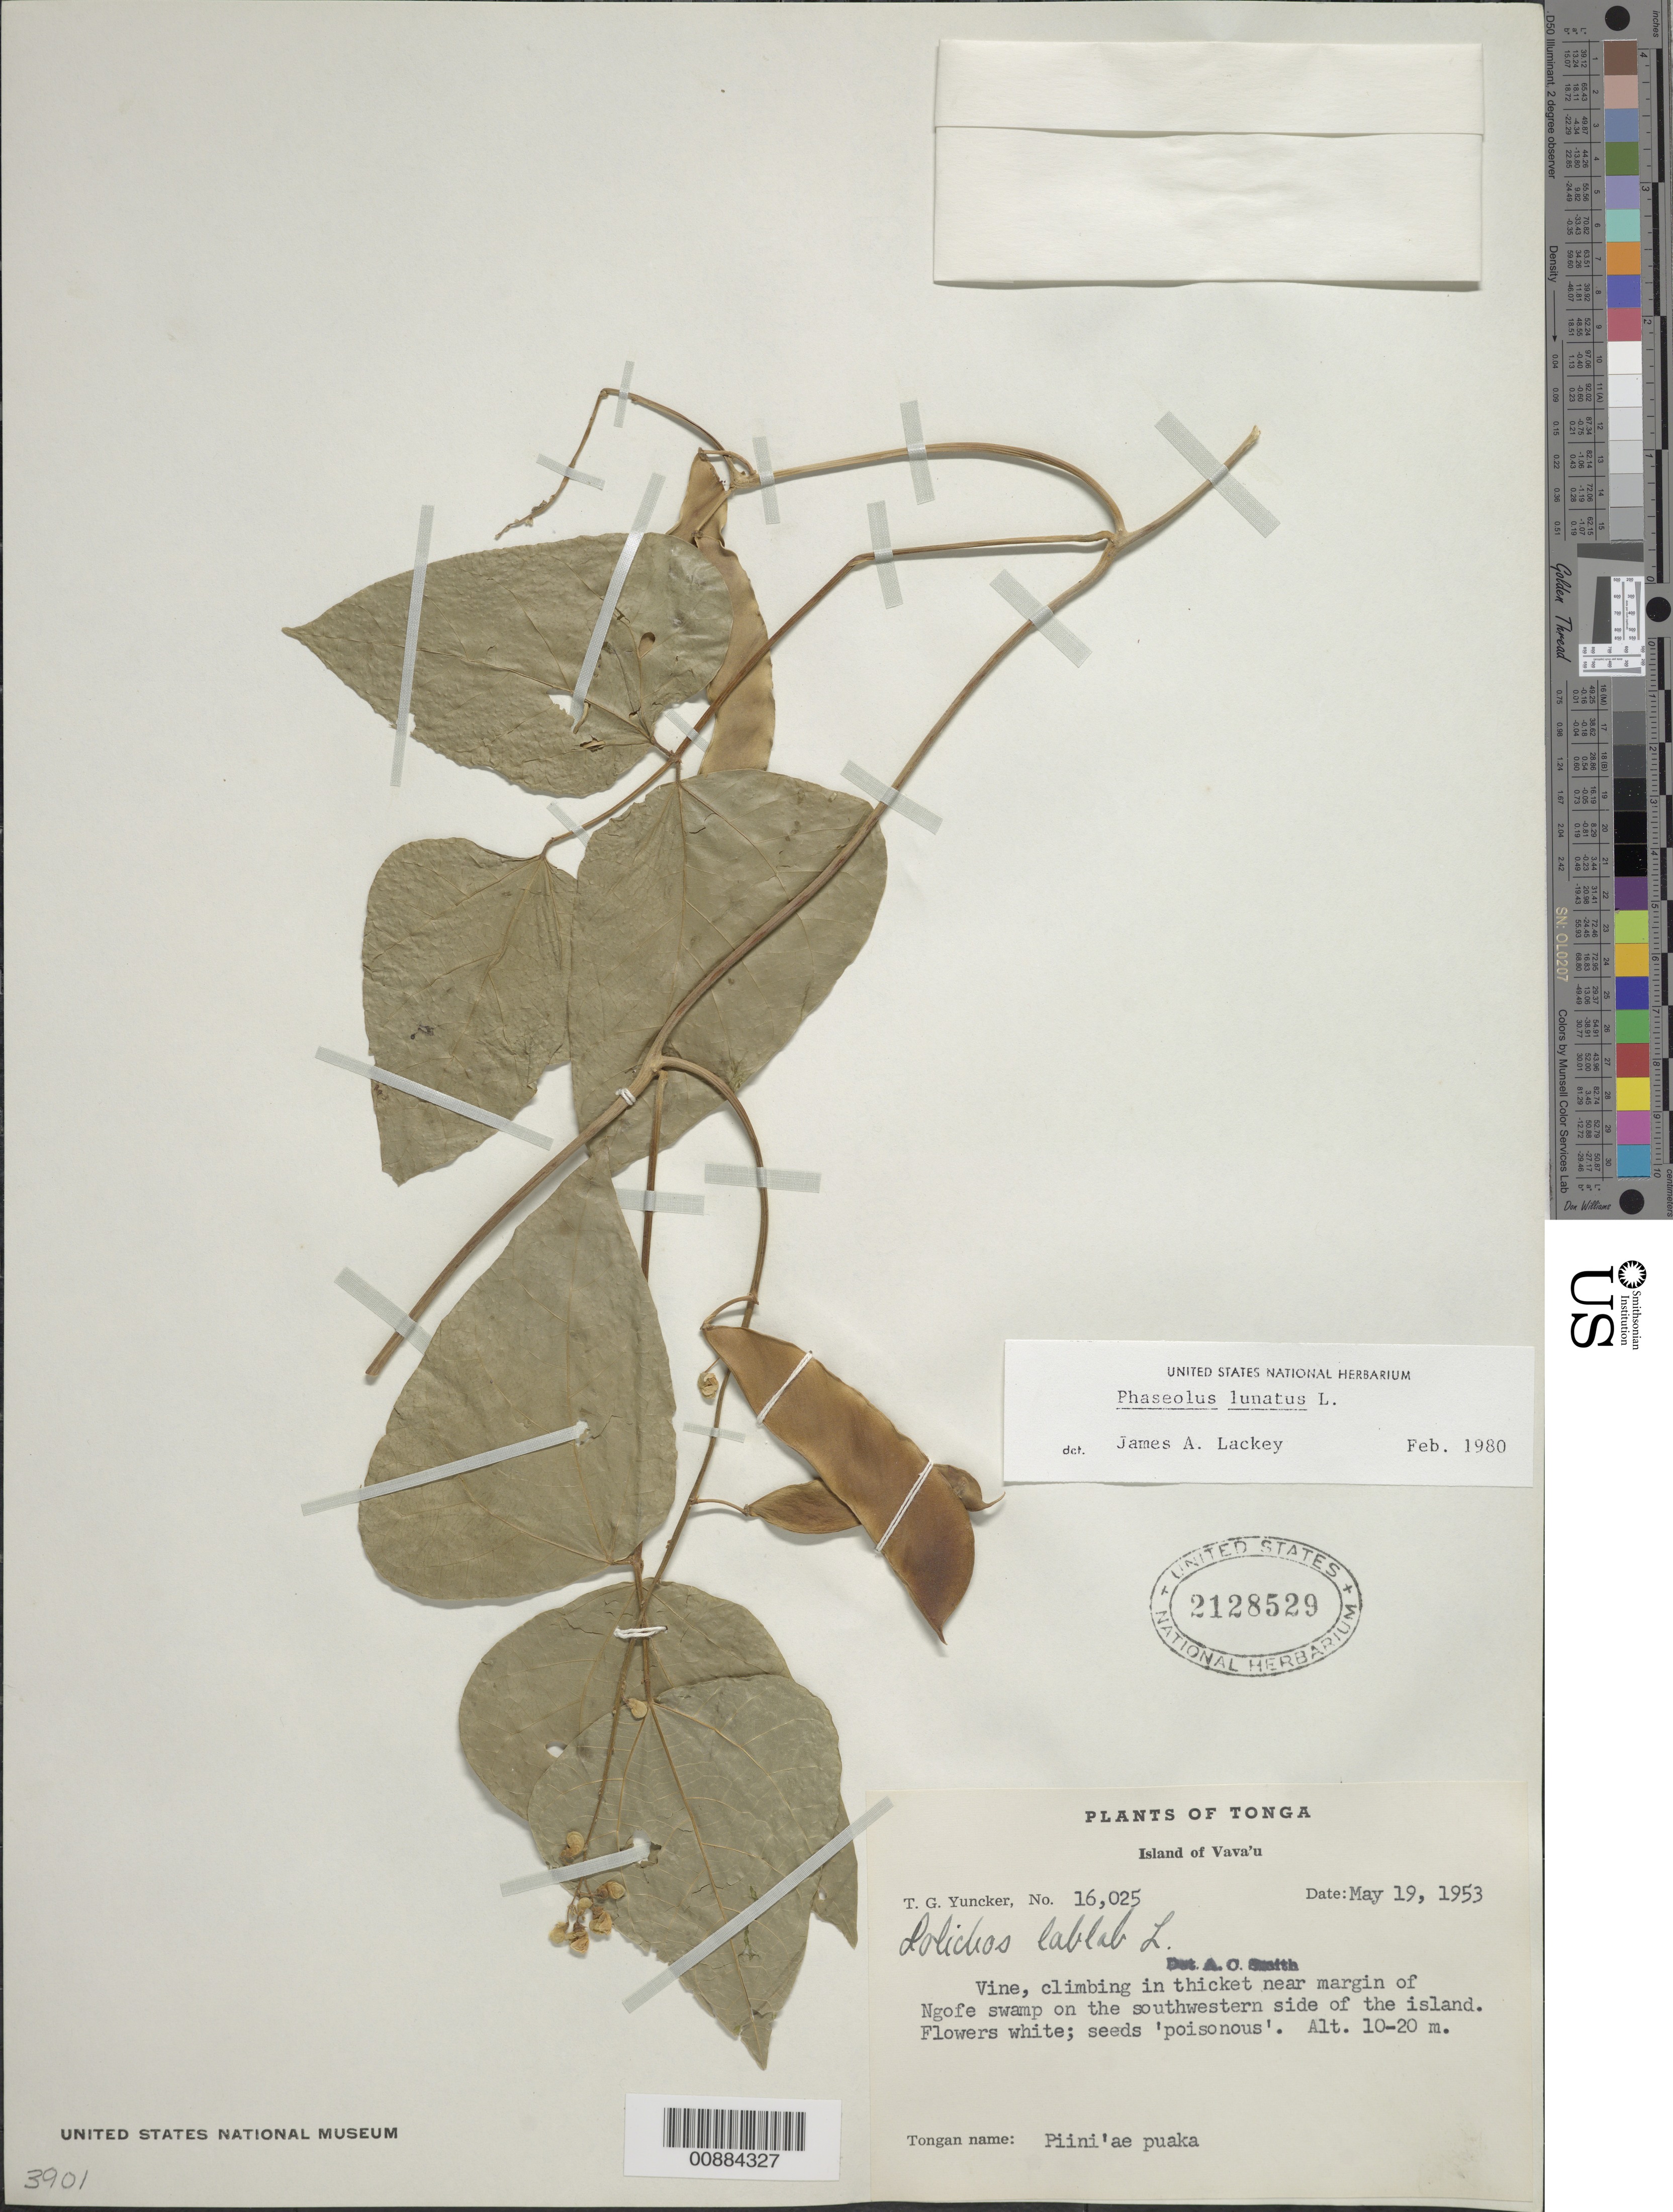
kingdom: Plantae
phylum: Tracheophyta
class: Magnoliopsida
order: Fabales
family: Fabaceae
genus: Phaseolus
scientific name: Phaseolus lunatus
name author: L.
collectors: T. G. Yuncker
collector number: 16025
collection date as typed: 19 May 1953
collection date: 1953-05-19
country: Tonga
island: Vava'u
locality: SW side of the island.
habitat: Vine, climbing in thicket near margin of Ngofe swamp.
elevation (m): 10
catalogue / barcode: US 2128529